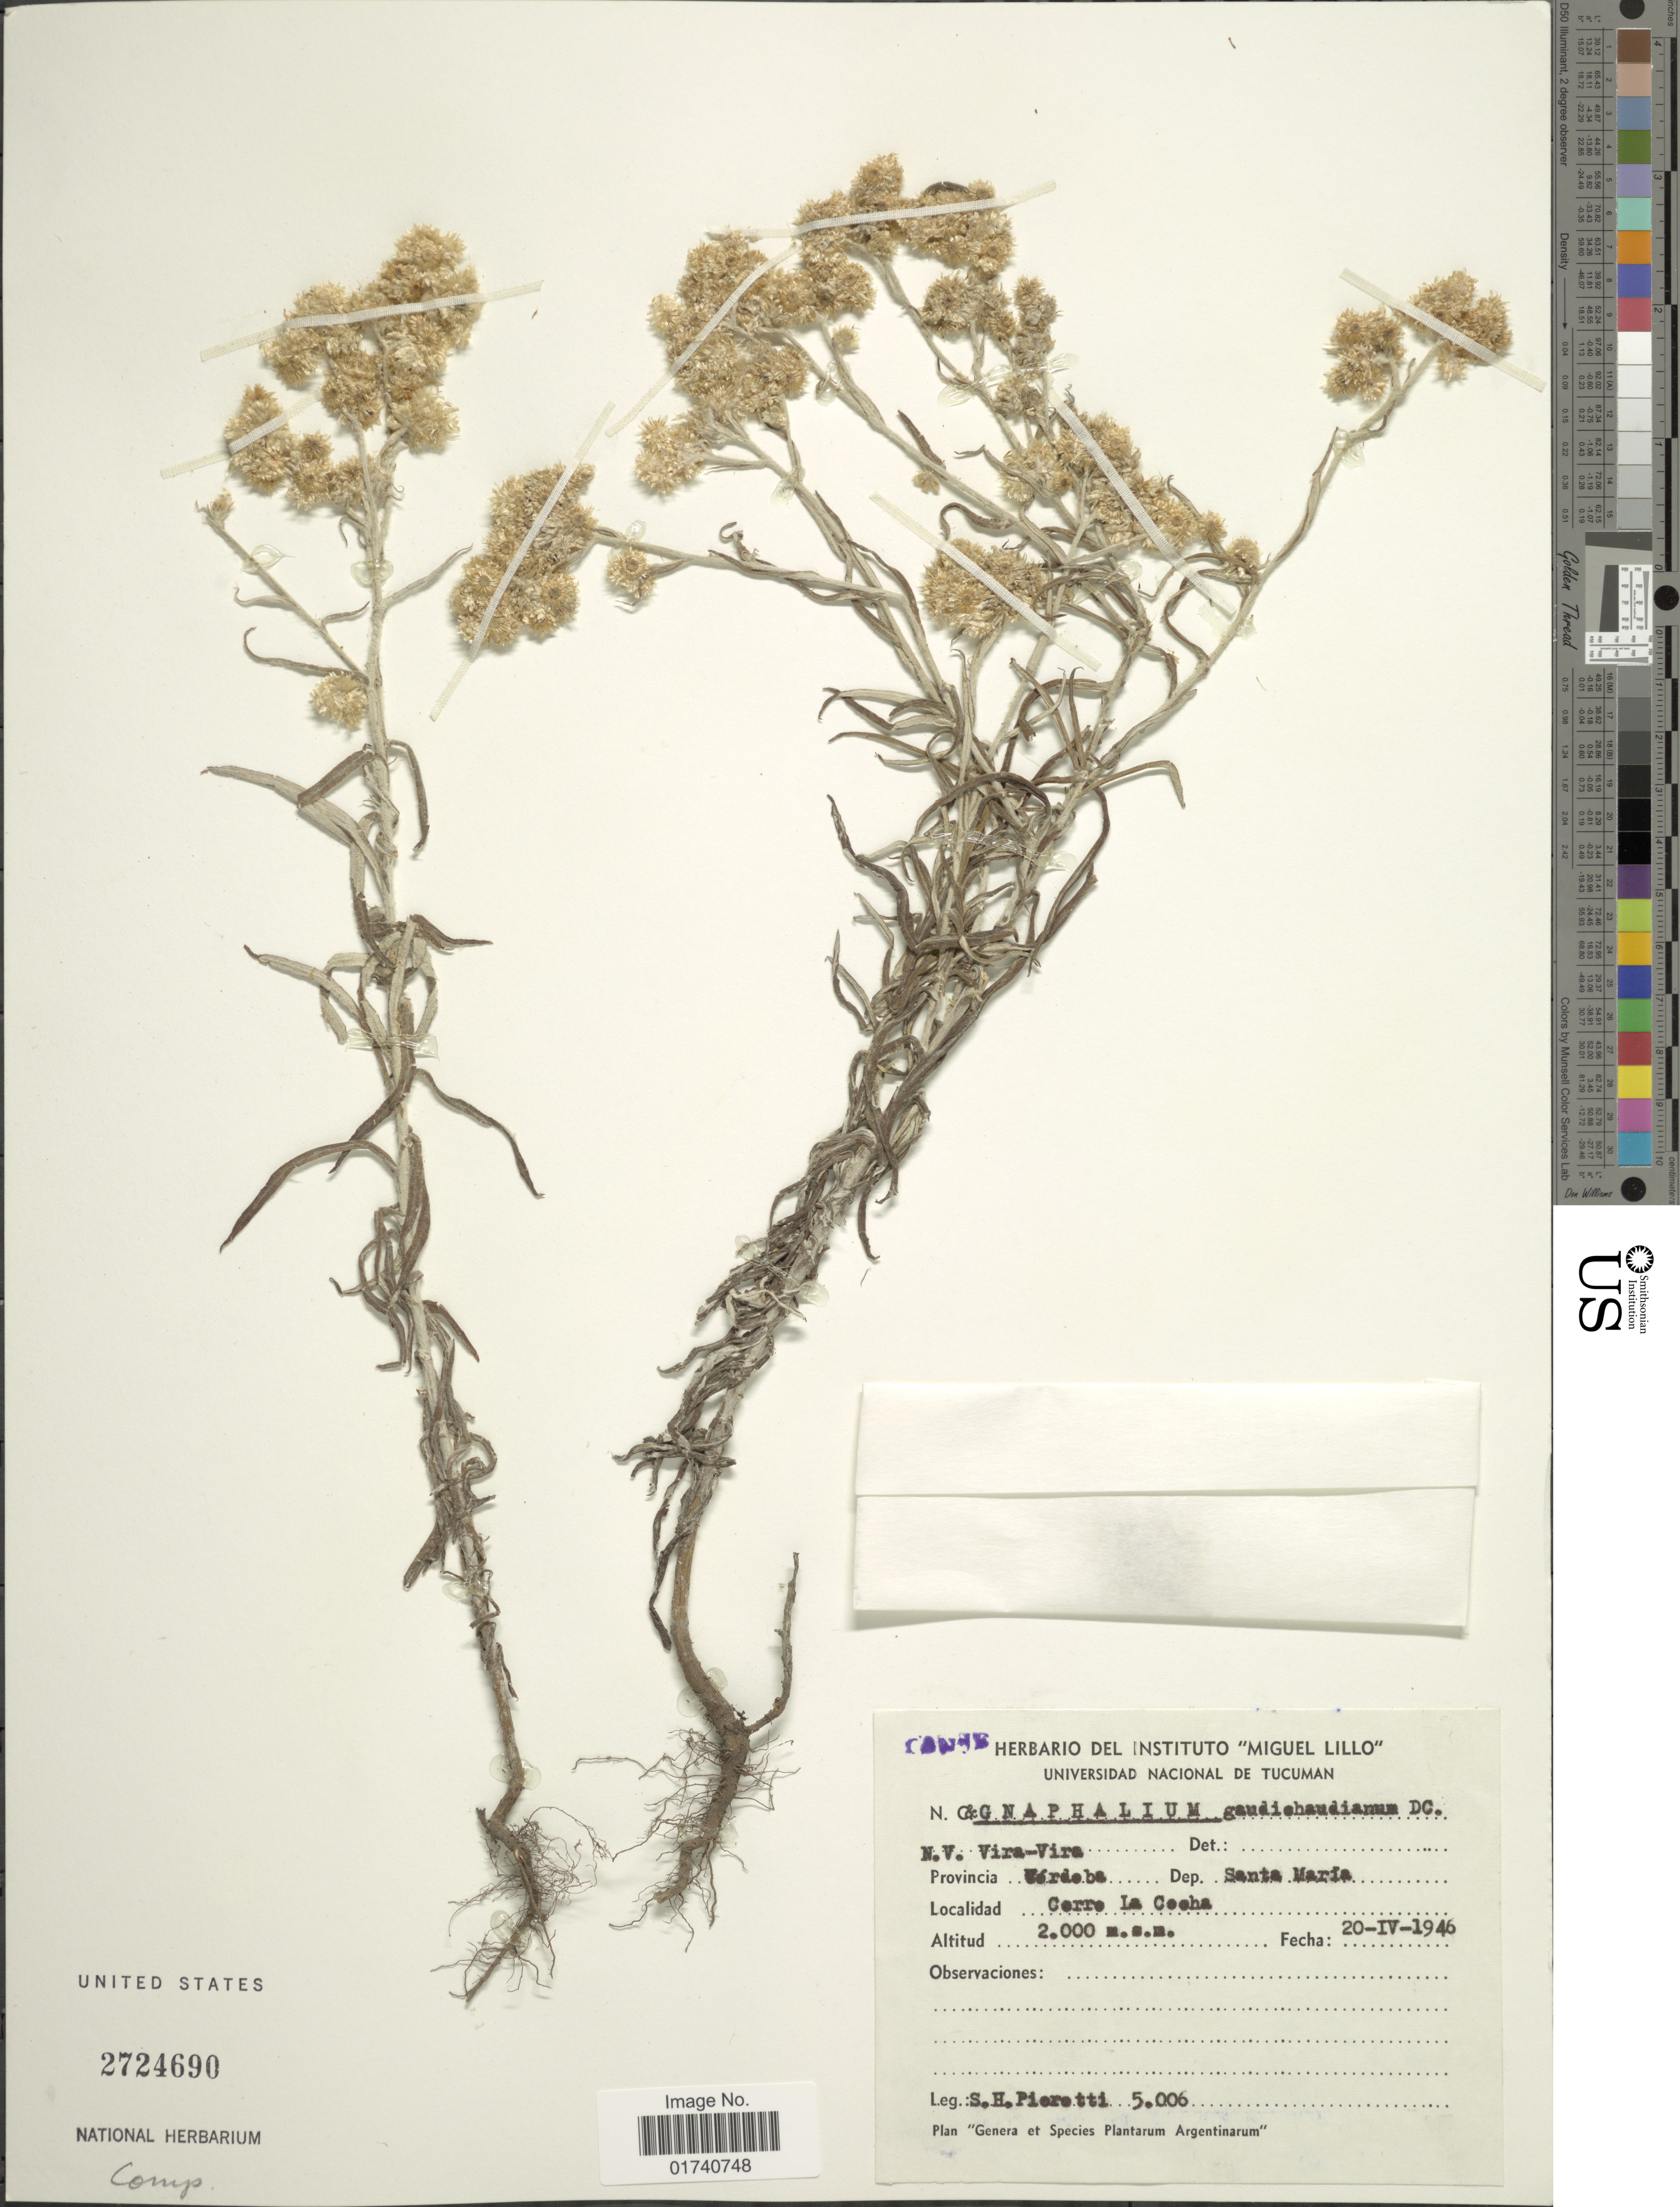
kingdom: Plantae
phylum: Tracheophyta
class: Magnoliopsida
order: Asterales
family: Asteraceae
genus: Pseudognaphalium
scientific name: Pseudognaphalium gaudichaudianum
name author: (DC.) Anderb.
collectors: S. A. Pierotti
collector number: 5006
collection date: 1946-04-20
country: Argentina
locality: N.V. Vira-Vira. Provincia Verdeba. Dep. Santa Maria.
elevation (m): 2000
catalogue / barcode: US 2724690